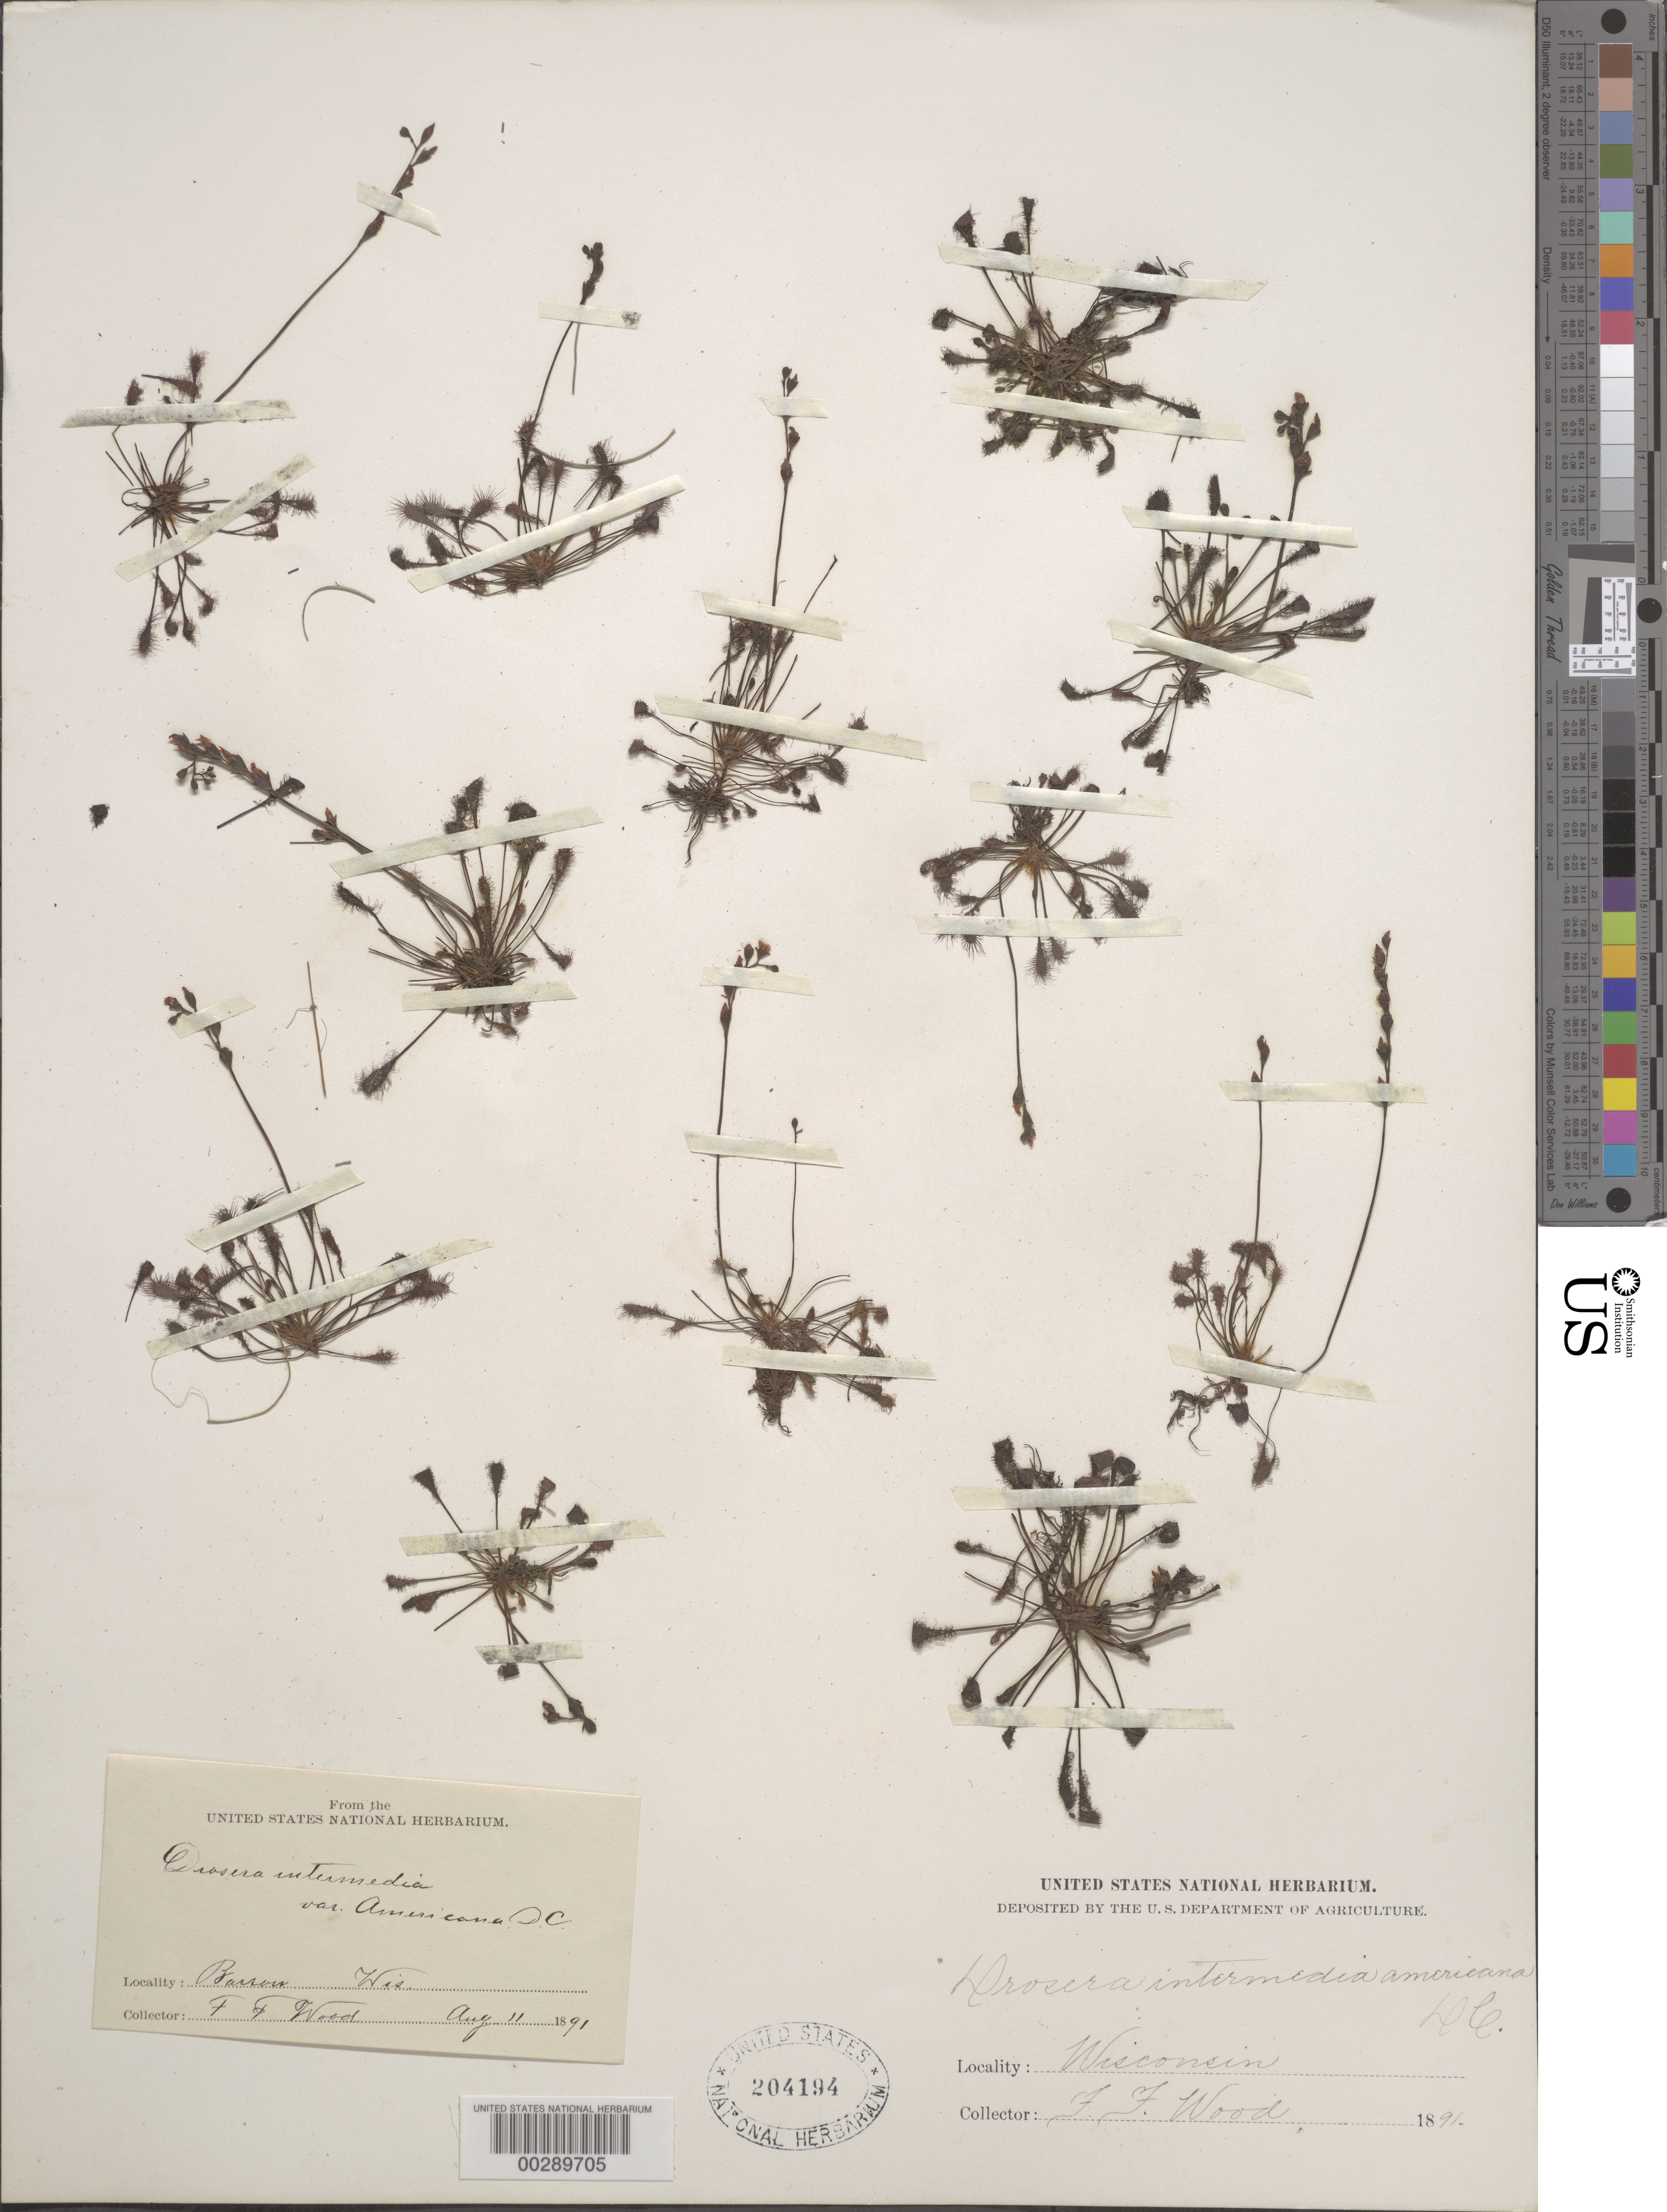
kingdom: Plantae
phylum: Tracheophyta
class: Magnoliopsida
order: Caryophyllales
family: Droseraceae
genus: Drosera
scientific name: Drosera intermedia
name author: Hayne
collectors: F. Wood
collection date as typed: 11 Aug 1891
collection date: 1891-08-11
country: United States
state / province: Wisconsin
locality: Barrow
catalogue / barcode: US 204194